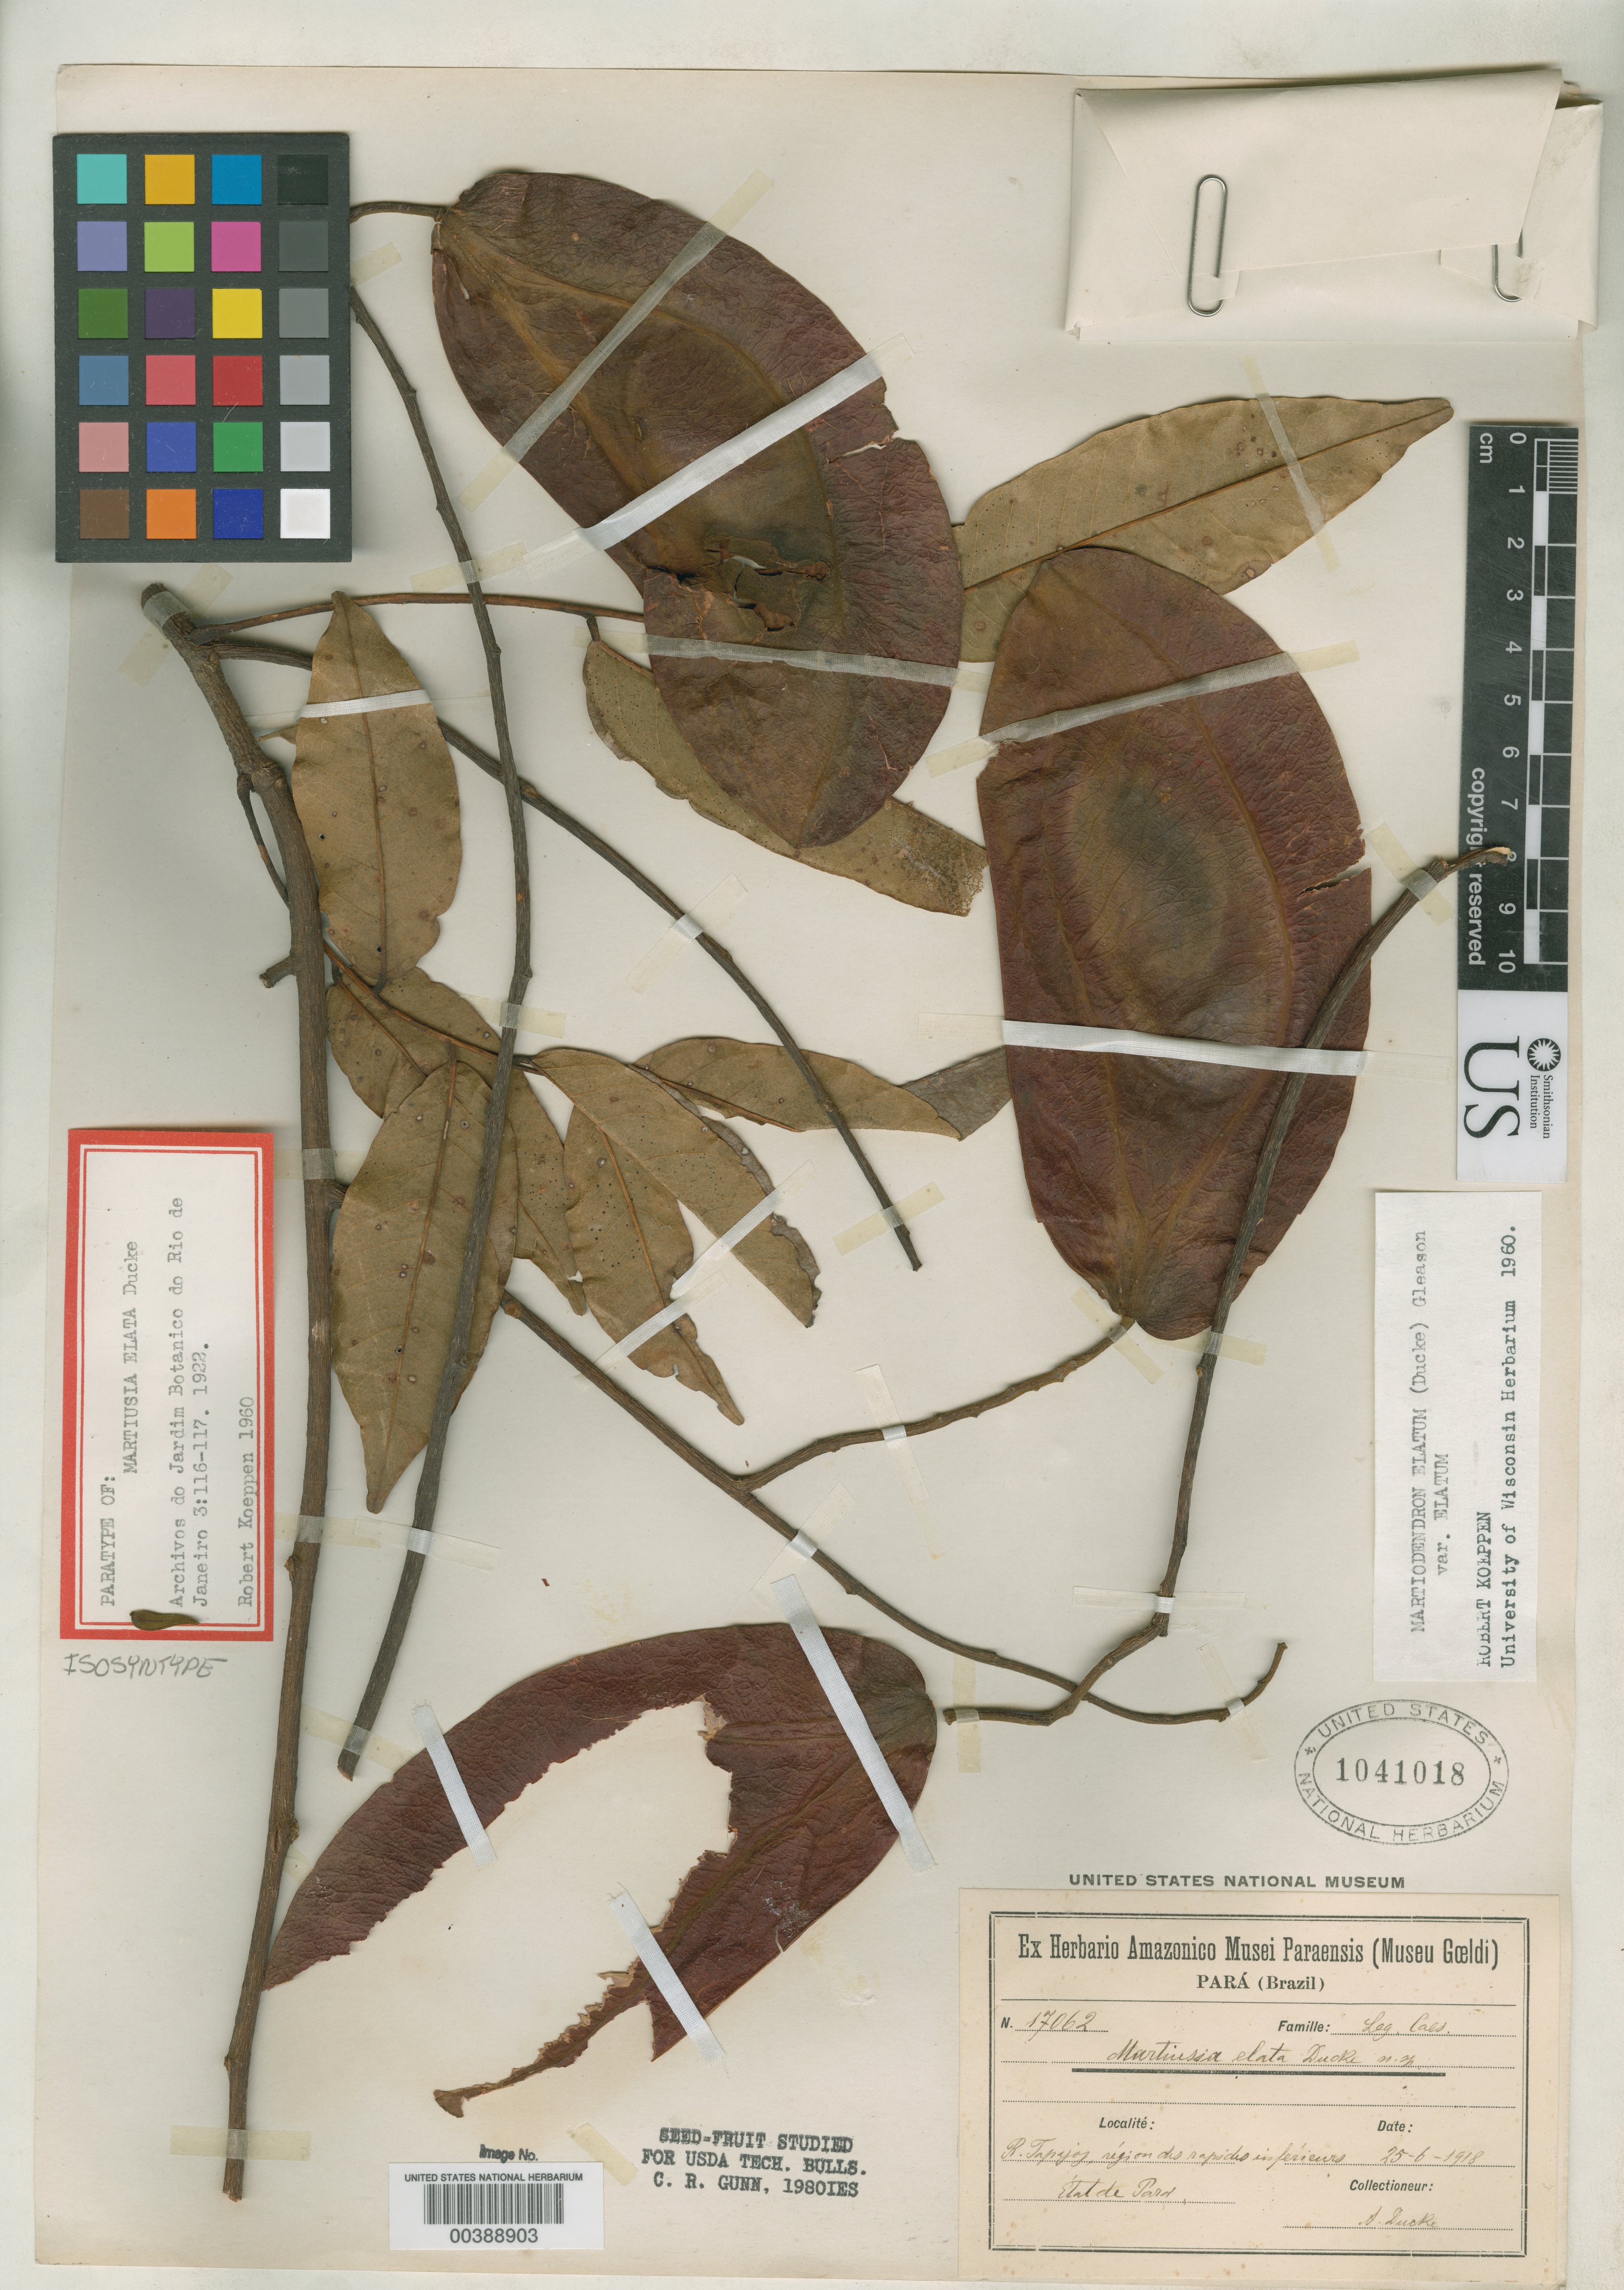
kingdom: Plantae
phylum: Tracheophyta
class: Magnoliopsida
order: Fabales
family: Fabaceae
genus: Martiusia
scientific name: Martiusia elata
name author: Ducke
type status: Isosyntype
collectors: A. Ducke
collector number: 17062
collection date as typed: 25 Jun 1918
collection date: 1918-06-25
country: Brazil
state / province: Pará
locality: Rio Tapajoz, region des rapides infericurs. [region of the lower rapids]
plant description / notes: Annotated as paratype by R. Koeppen (1960) but this is one of the syntypes that was not designated as a lectotype.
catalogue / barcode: US 1041018